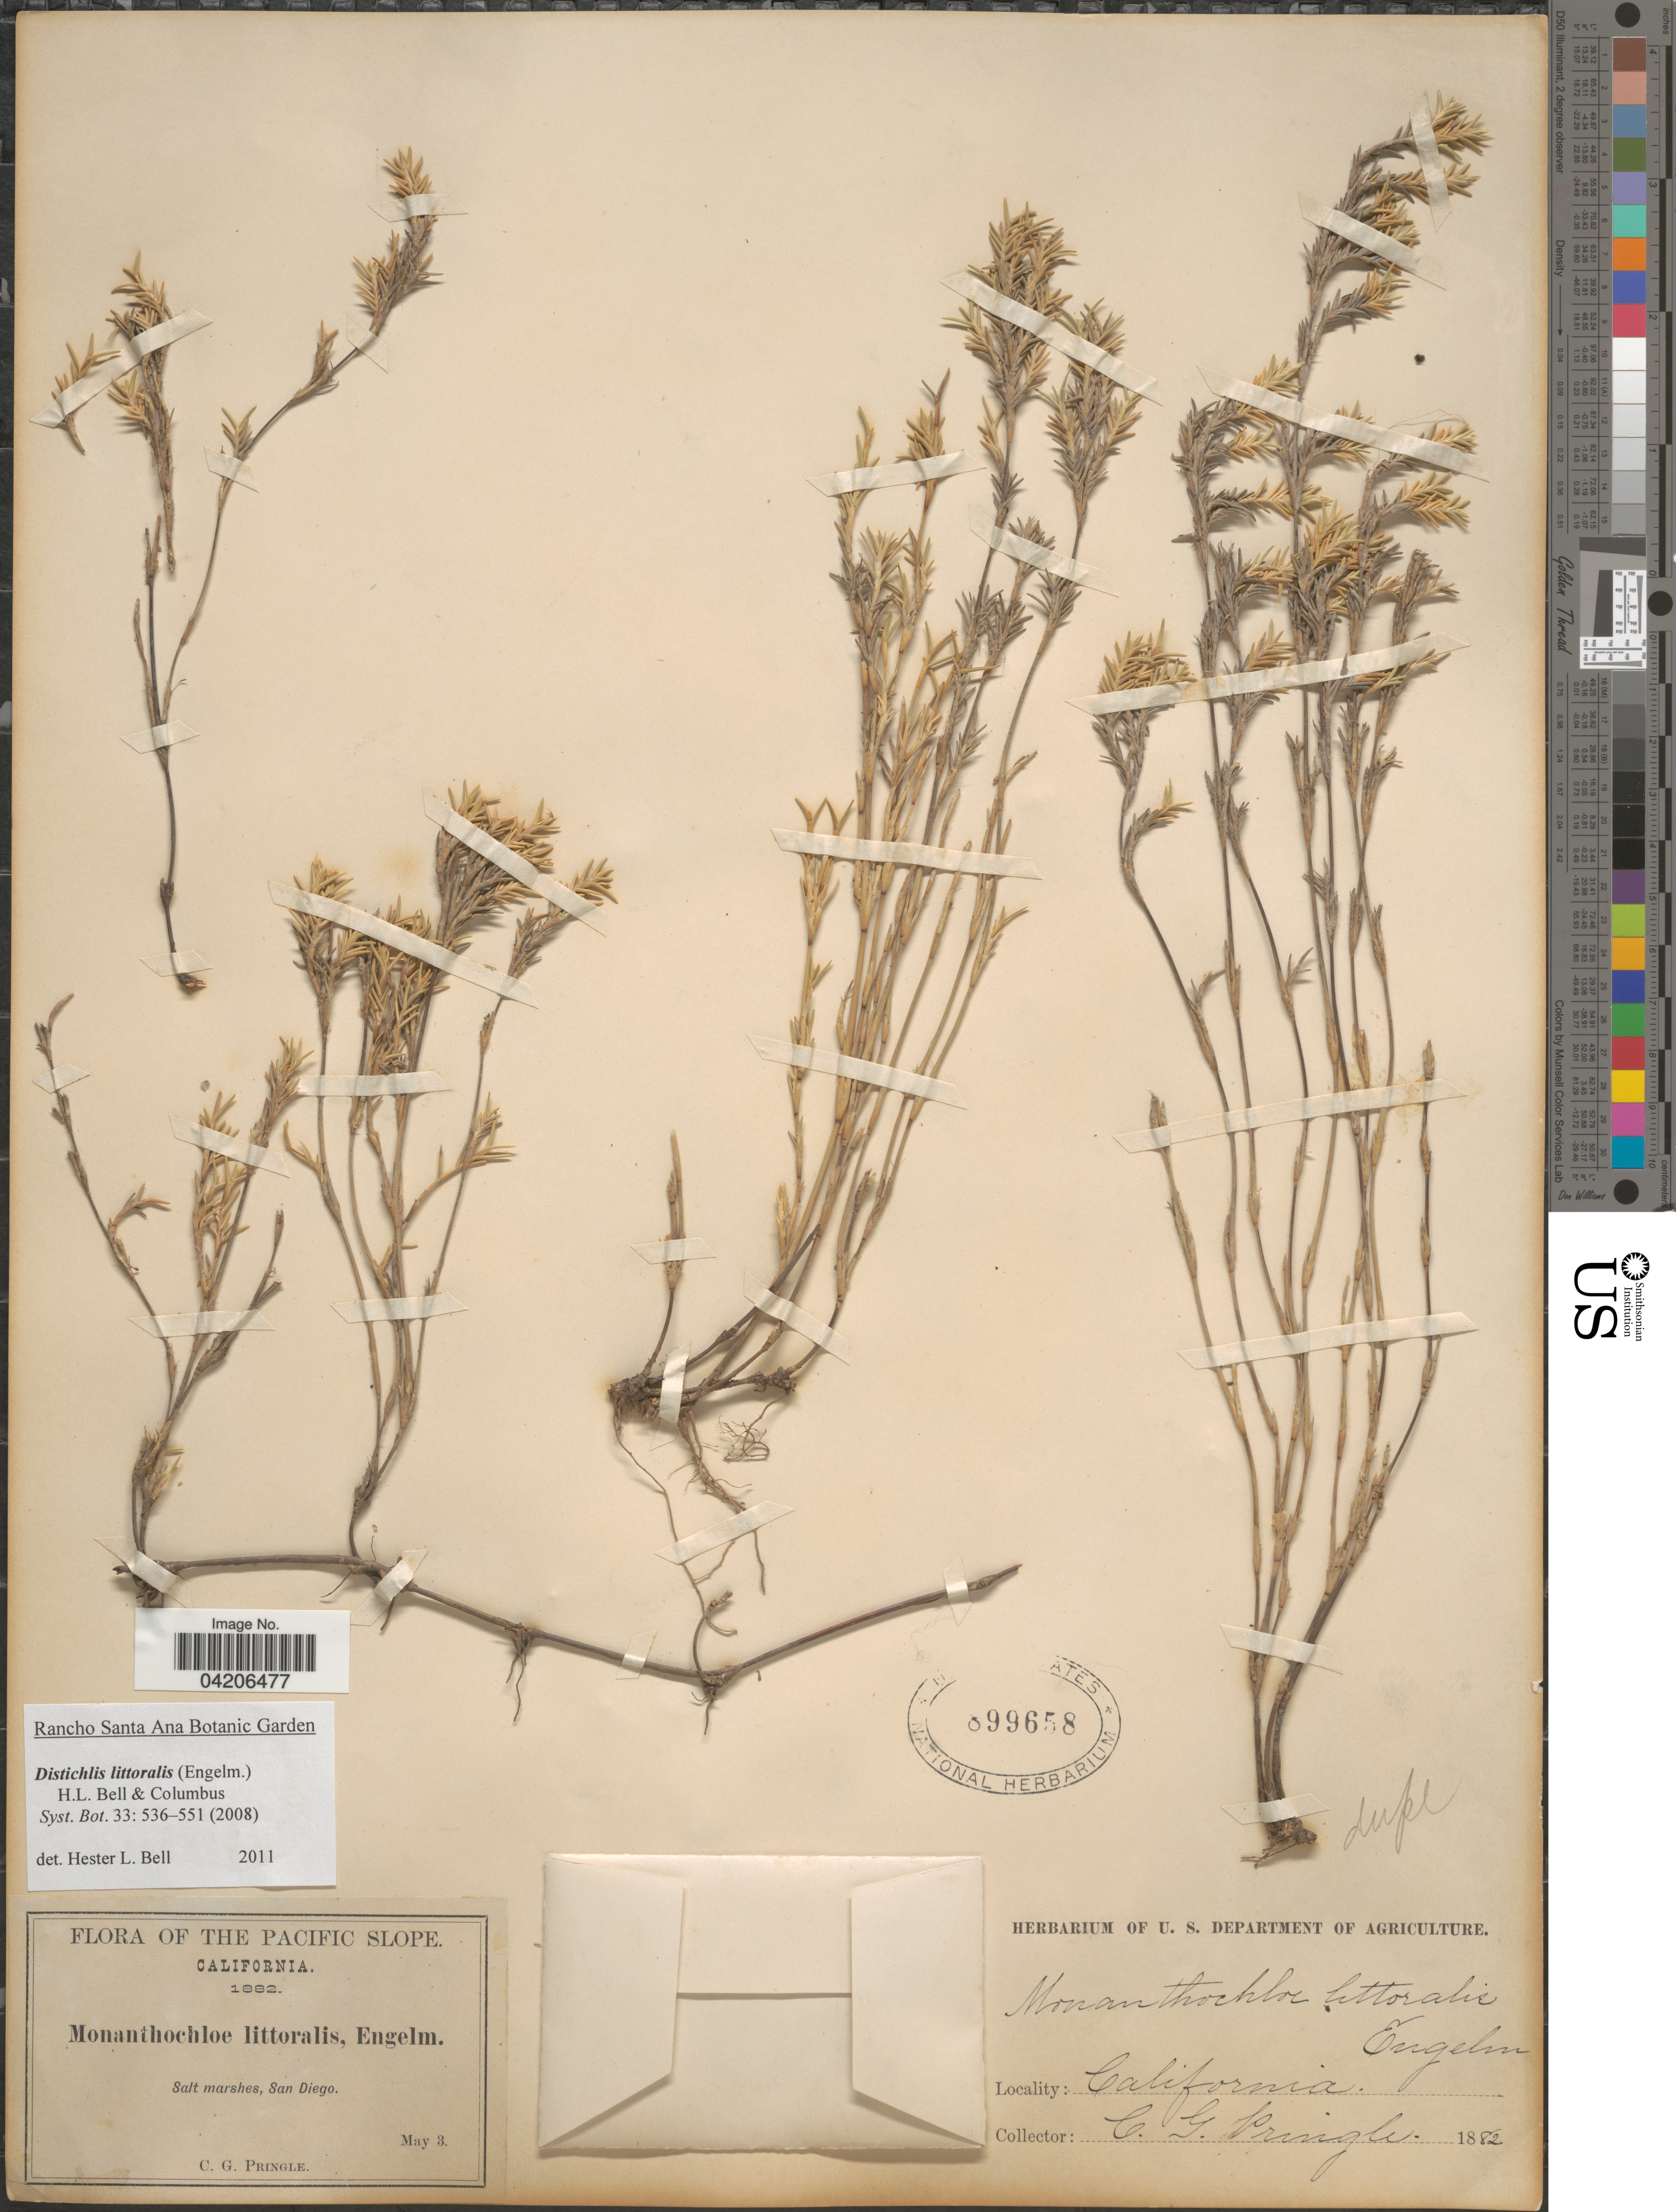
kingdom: Plantae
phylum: Tracheophyta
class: Liliopsida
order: Poales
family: Poaceae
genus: Distichlis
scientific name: Distichlis littoralis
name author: (Engelm.) H.L. Bell & Columbus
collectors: C. G. Pringle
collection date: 1882-05-03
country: United States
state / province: California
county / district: San Diego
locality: The Pacific Slope. Salt marshes, San Diego.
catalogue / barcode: US 899658